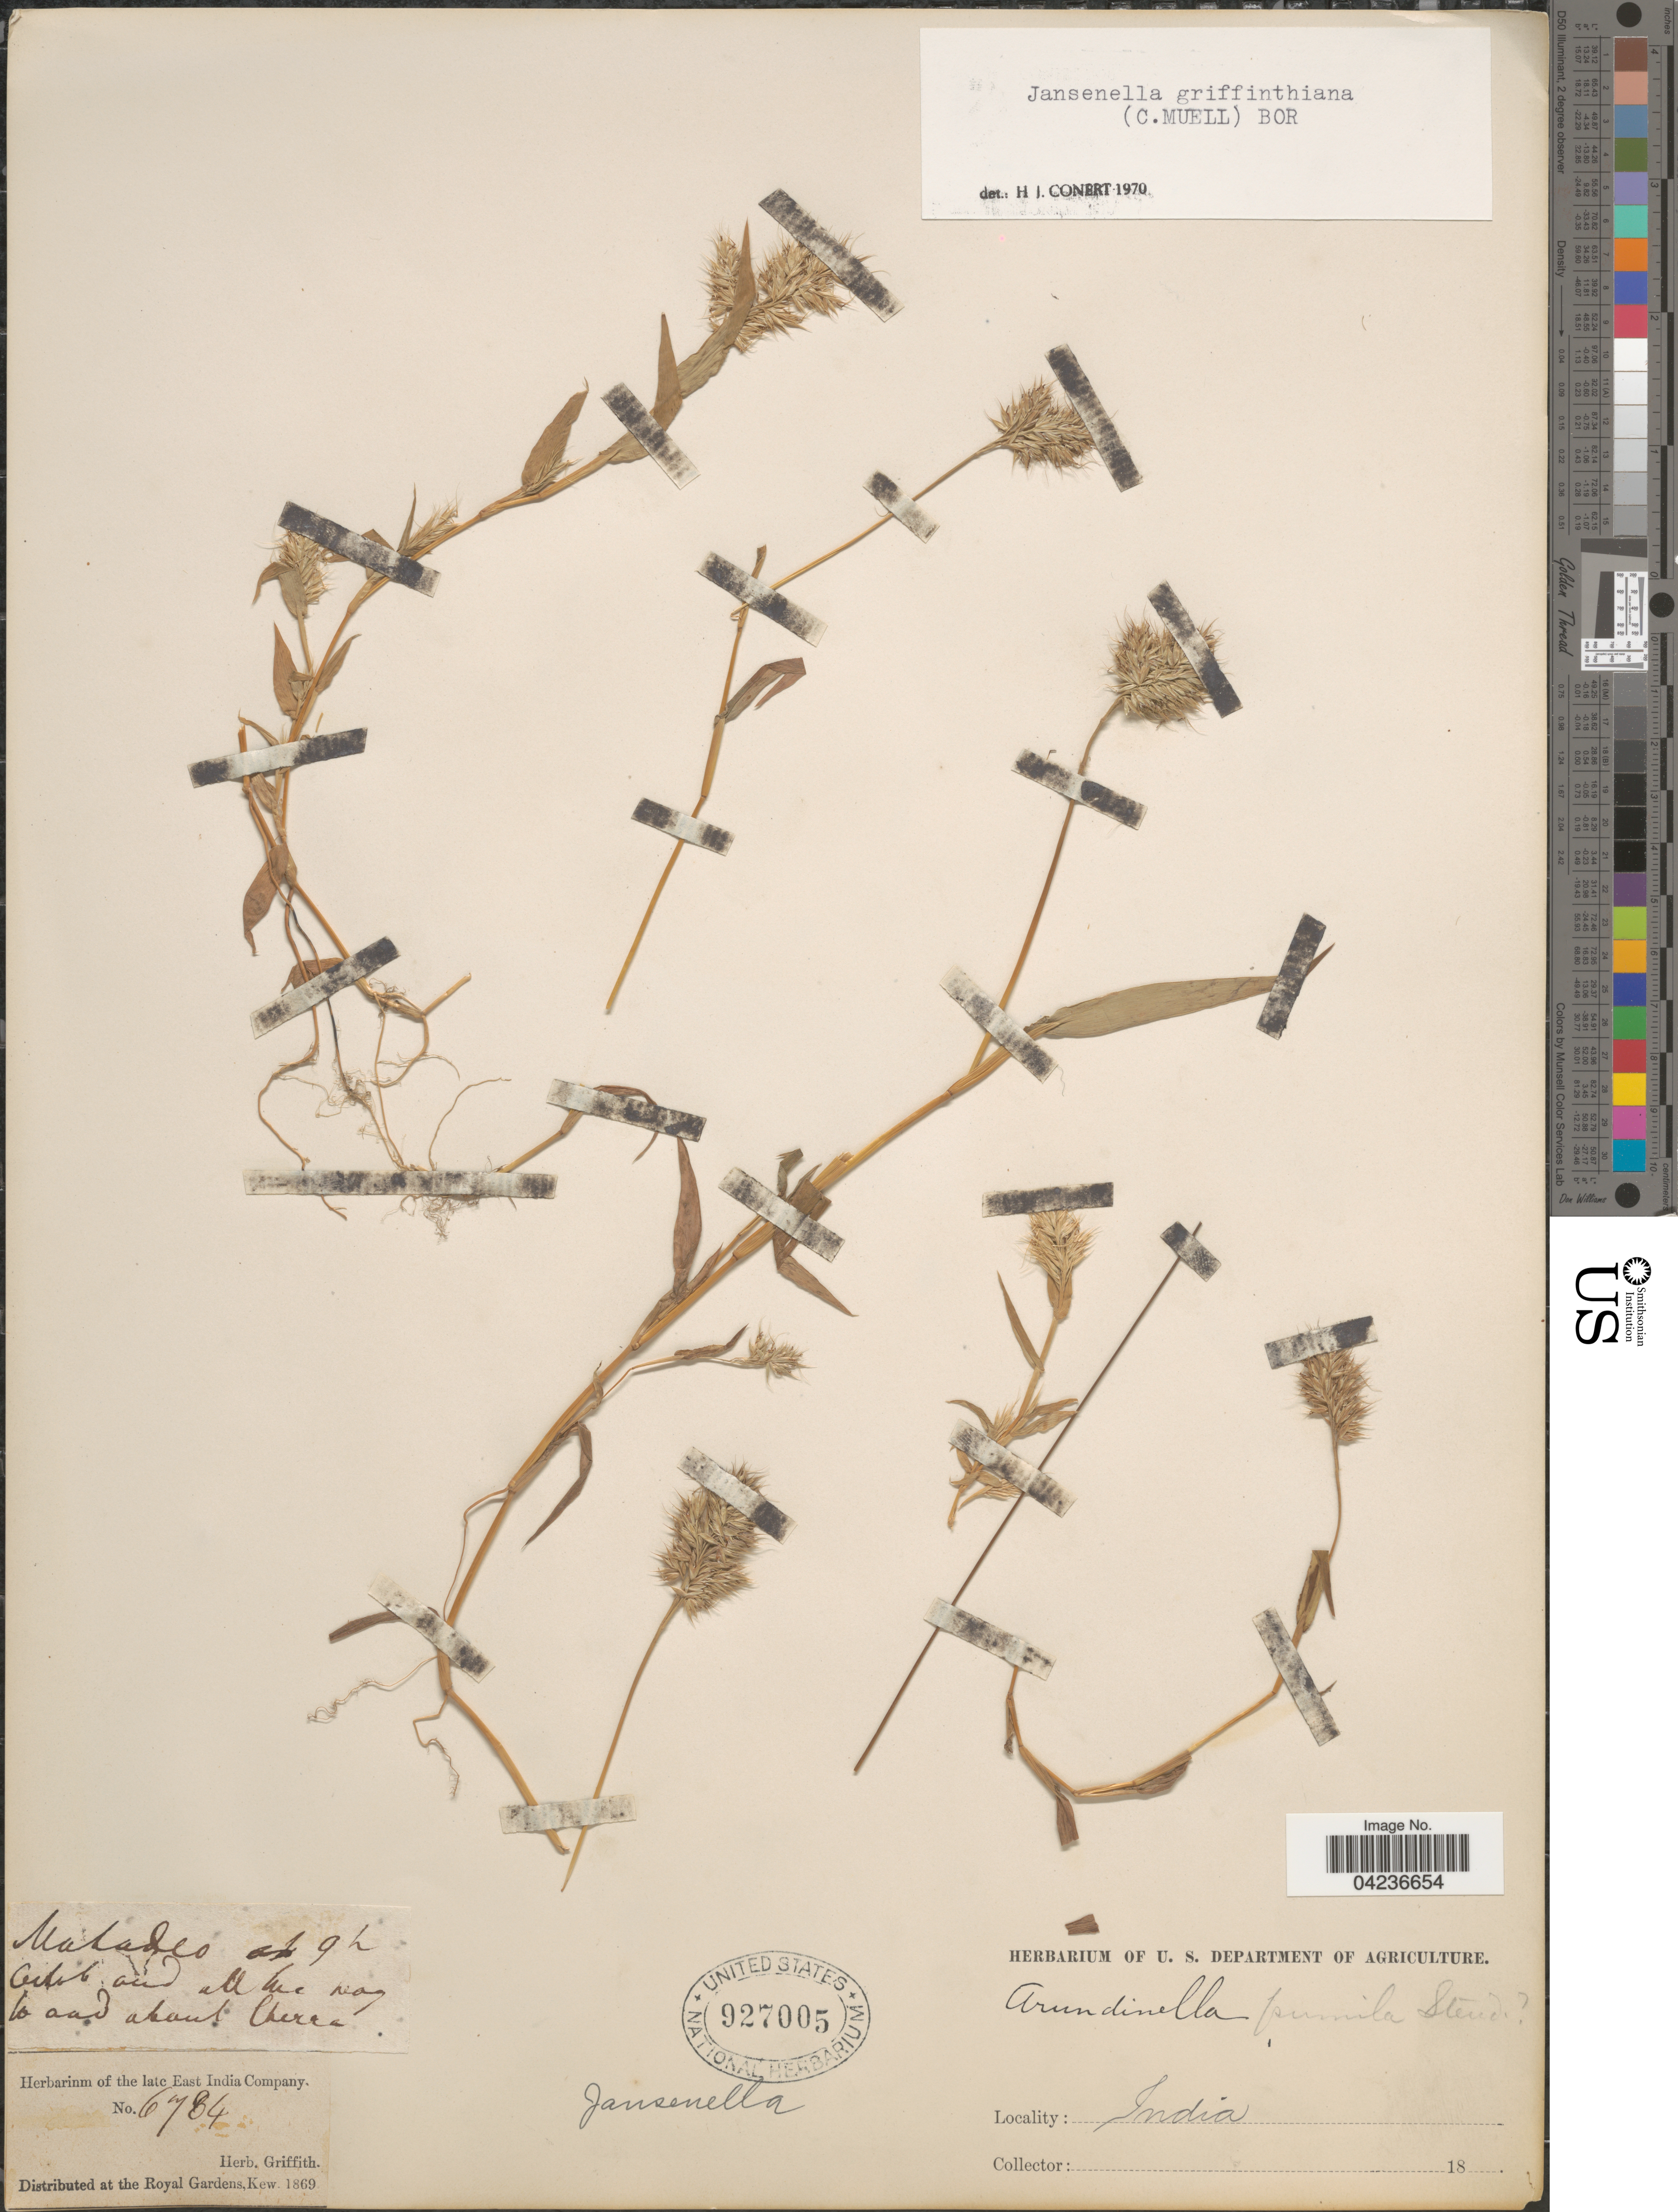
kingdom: Plantae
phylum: Tracheophyta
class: Liliopsida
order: Poales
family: Poaceae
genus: Jansenella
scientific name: Jansenella griffithiana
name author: (Müll. Stuttg.) Bor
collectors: ex herb. Griffith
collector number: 6784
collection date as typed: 18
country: India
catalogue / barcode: US 927005